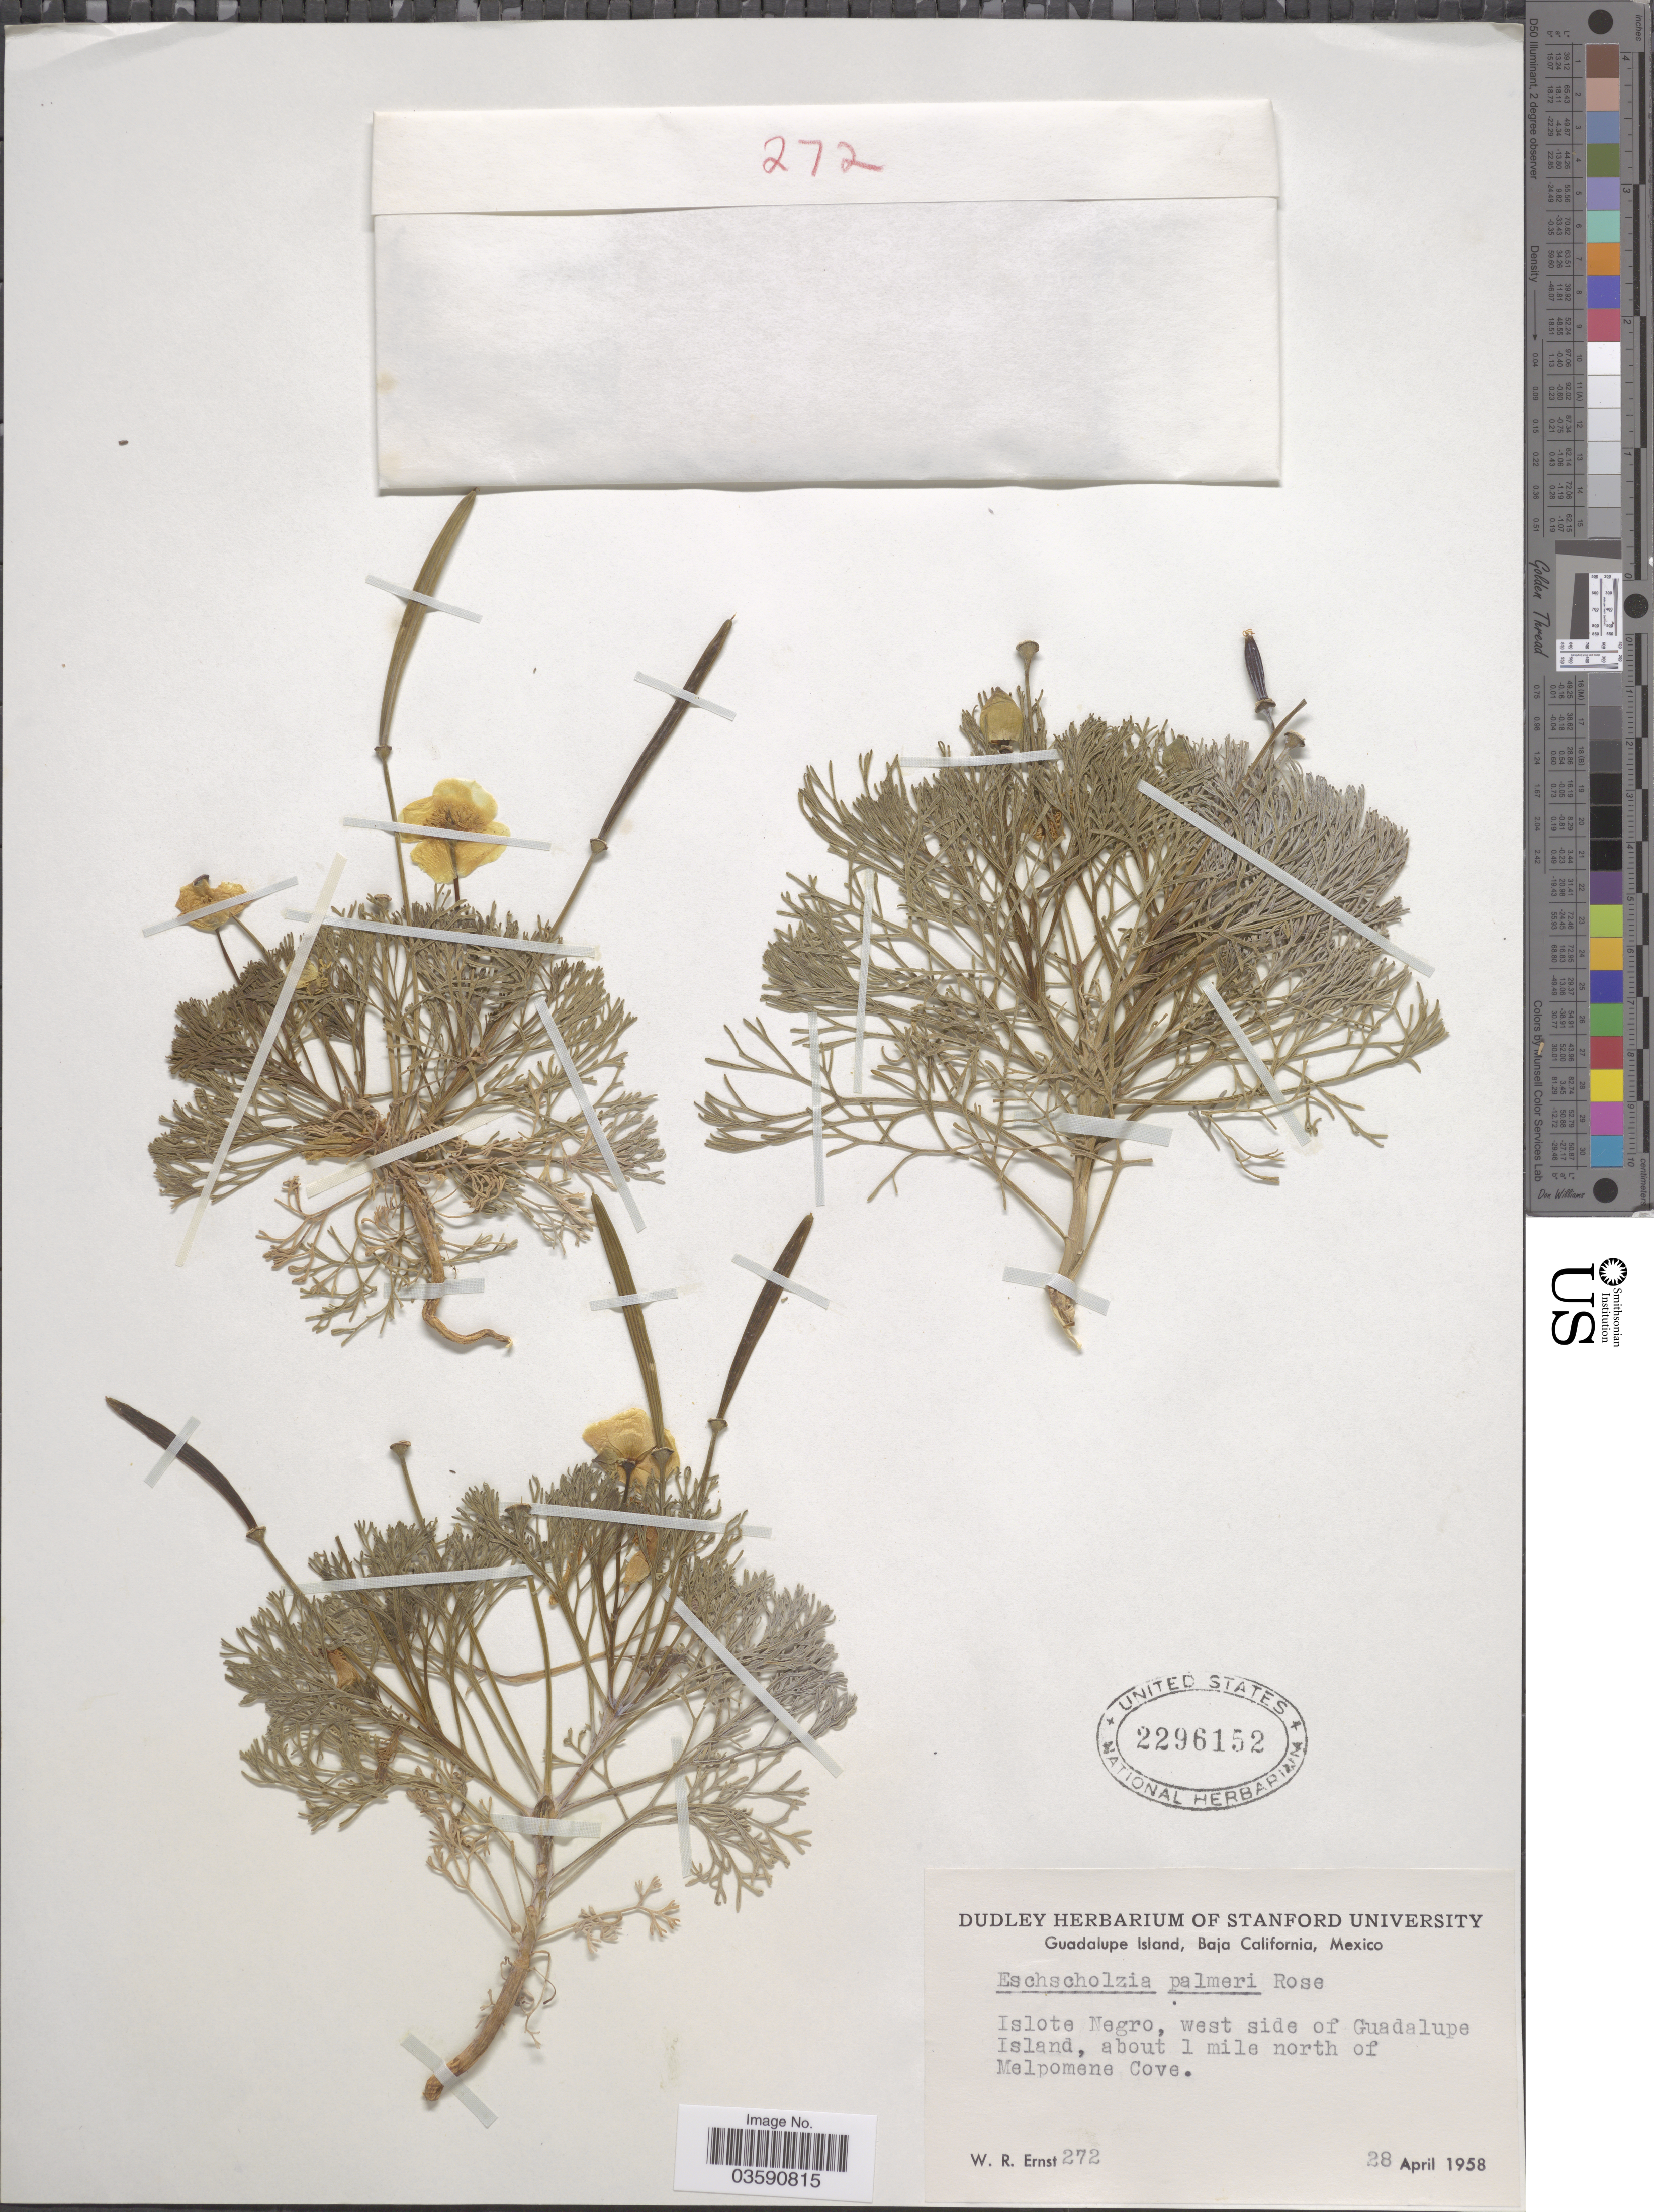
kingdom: Plantae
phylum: Tracheophyta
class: Magnoliopsida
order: Ranunculales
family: Papaveraceae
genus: Eschscholzia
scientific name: Eschscholzia palmeri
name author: Rose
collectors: W. R. Ernst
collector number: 272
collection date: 1958-04-28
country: Mexico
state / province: Baja California Norte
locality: Guadalupe Island. Islote Negro, west side of Guadalupe Island, about 1 mile north of Melpomene Cove.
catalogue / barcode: US 2296152